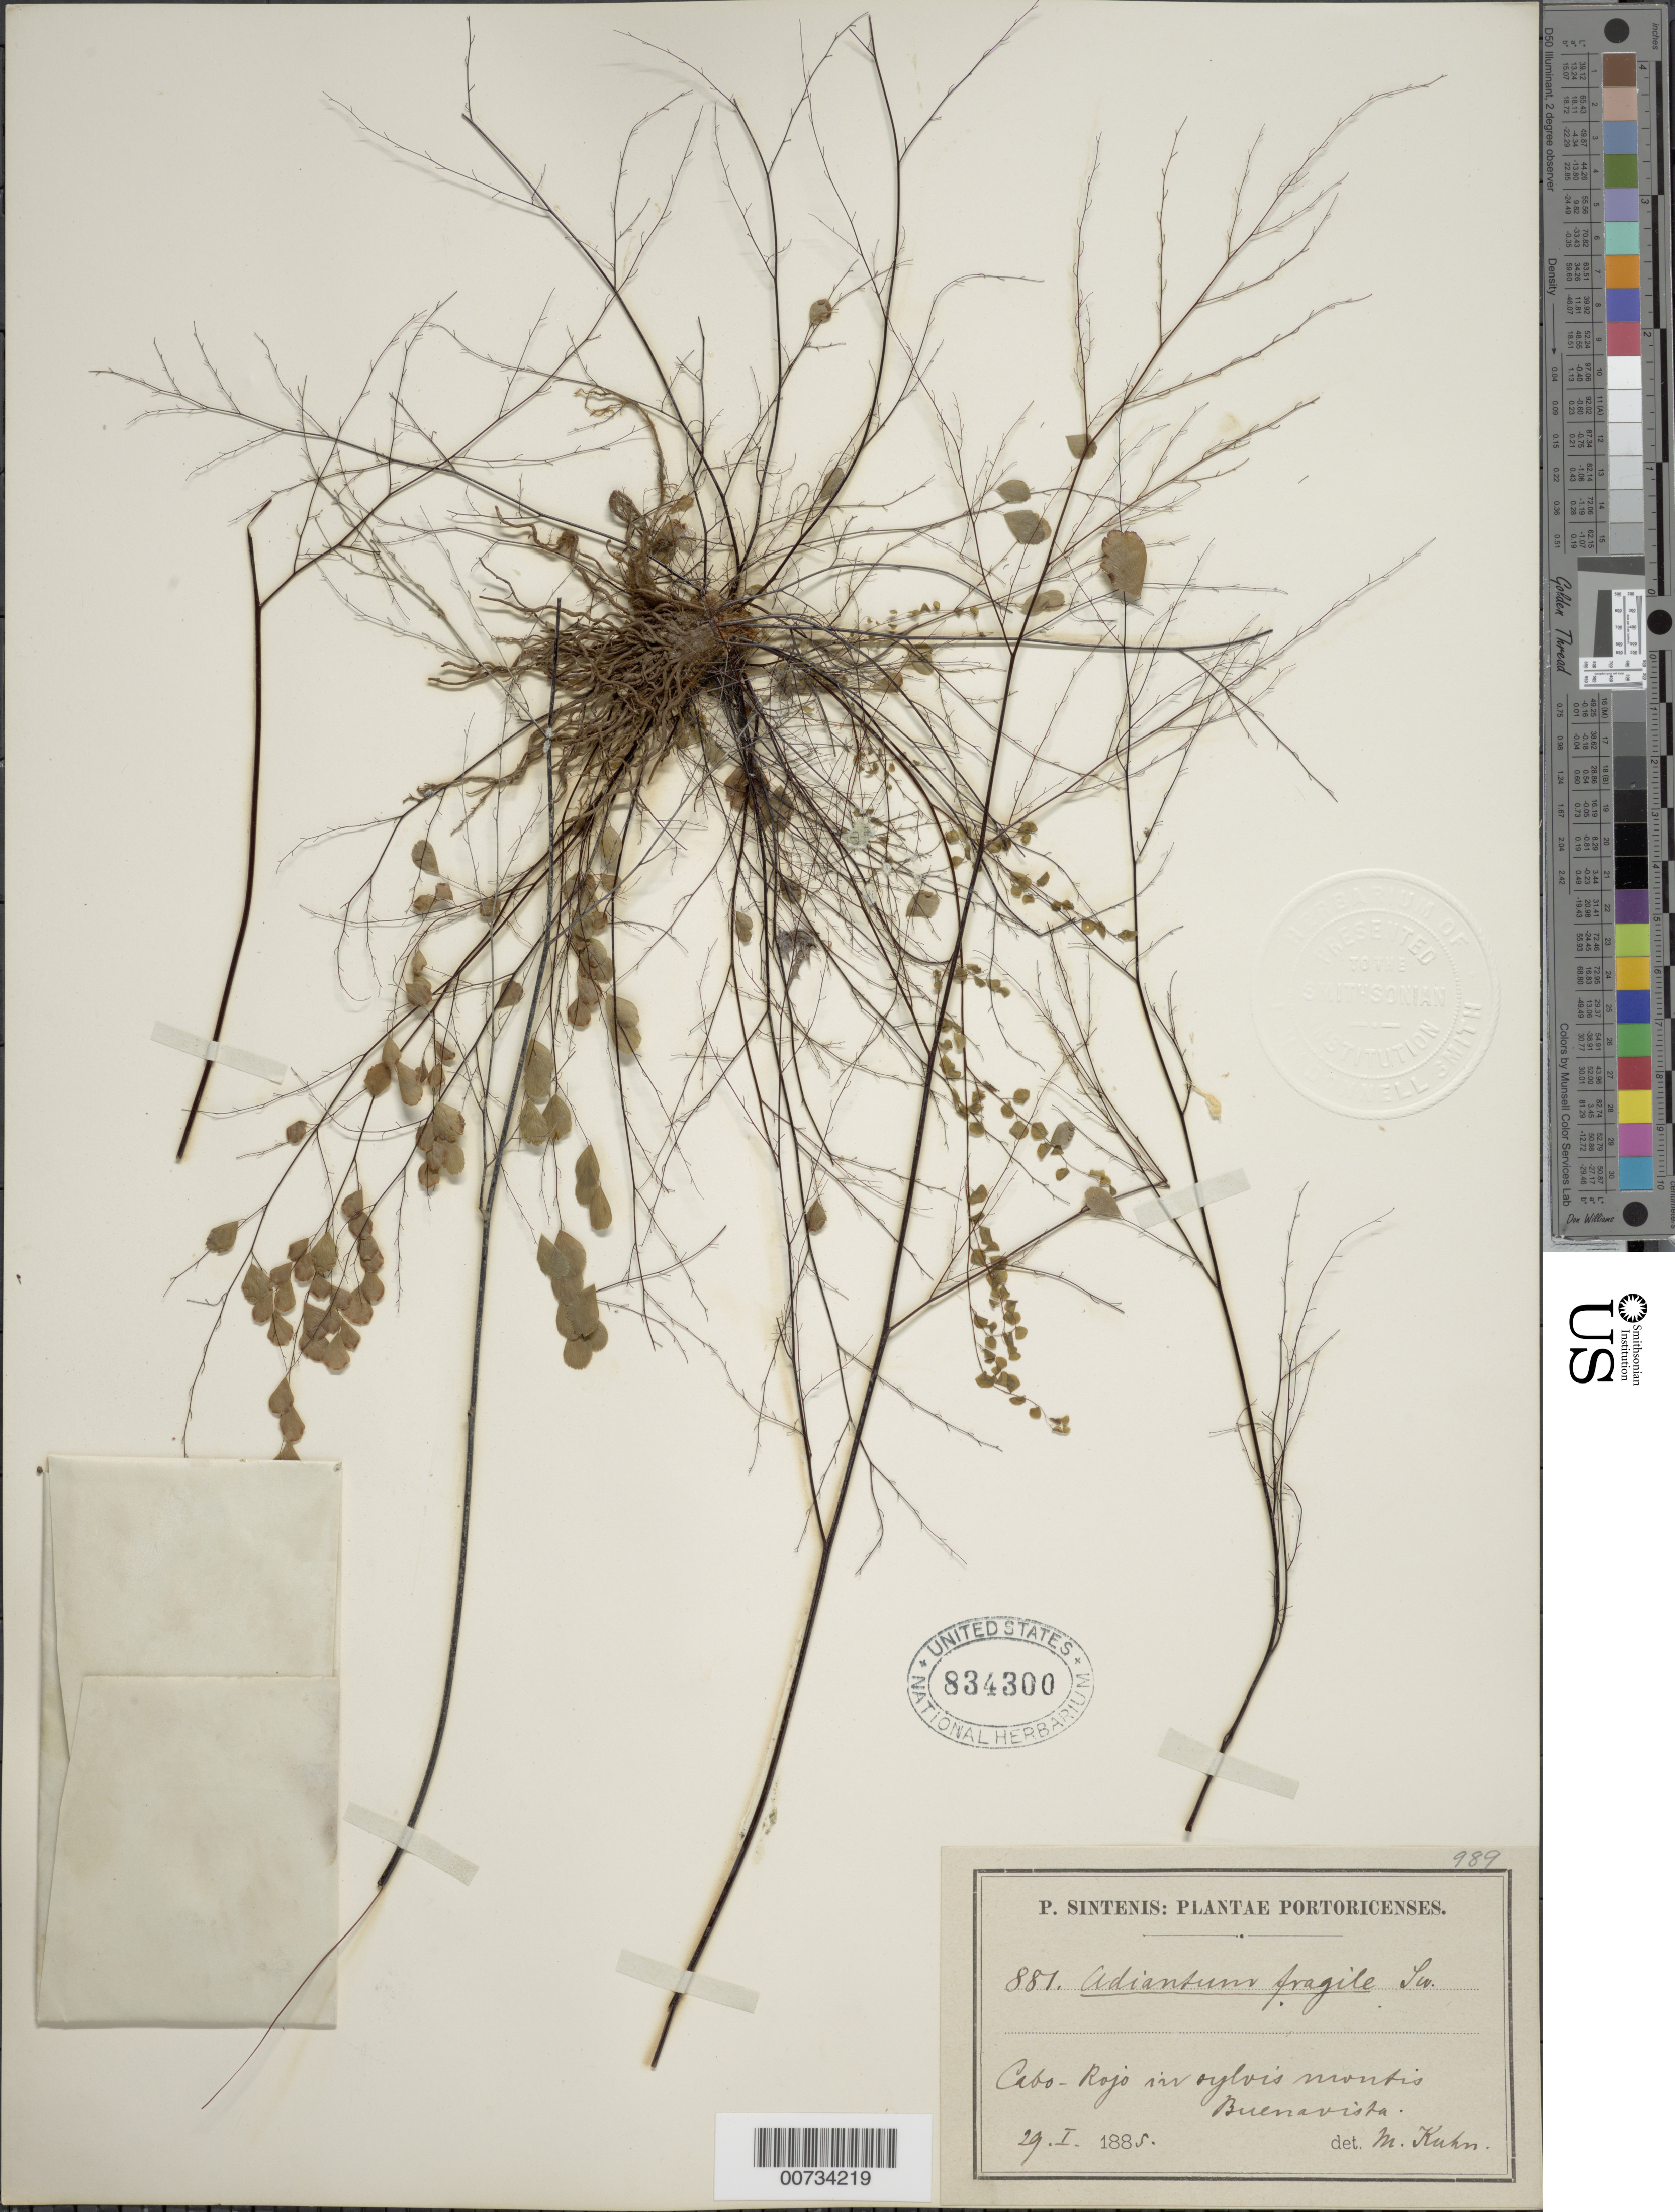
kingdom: Plantae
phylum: Tracheophyta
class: Polypodiopsida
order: Polypodiales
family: Pteridaceae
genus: Adiantum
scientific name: Adiantum fragile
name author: Sw.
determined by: Kuhn, D. M.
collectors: P. Sintenis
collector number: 881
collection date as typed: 29 Jan 1885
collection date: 1885-01-29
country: Puerto Rico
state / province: Cabo Rojo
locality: Cabo Rojo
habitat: In sylvis montis Buenavista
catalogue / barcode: US 834300